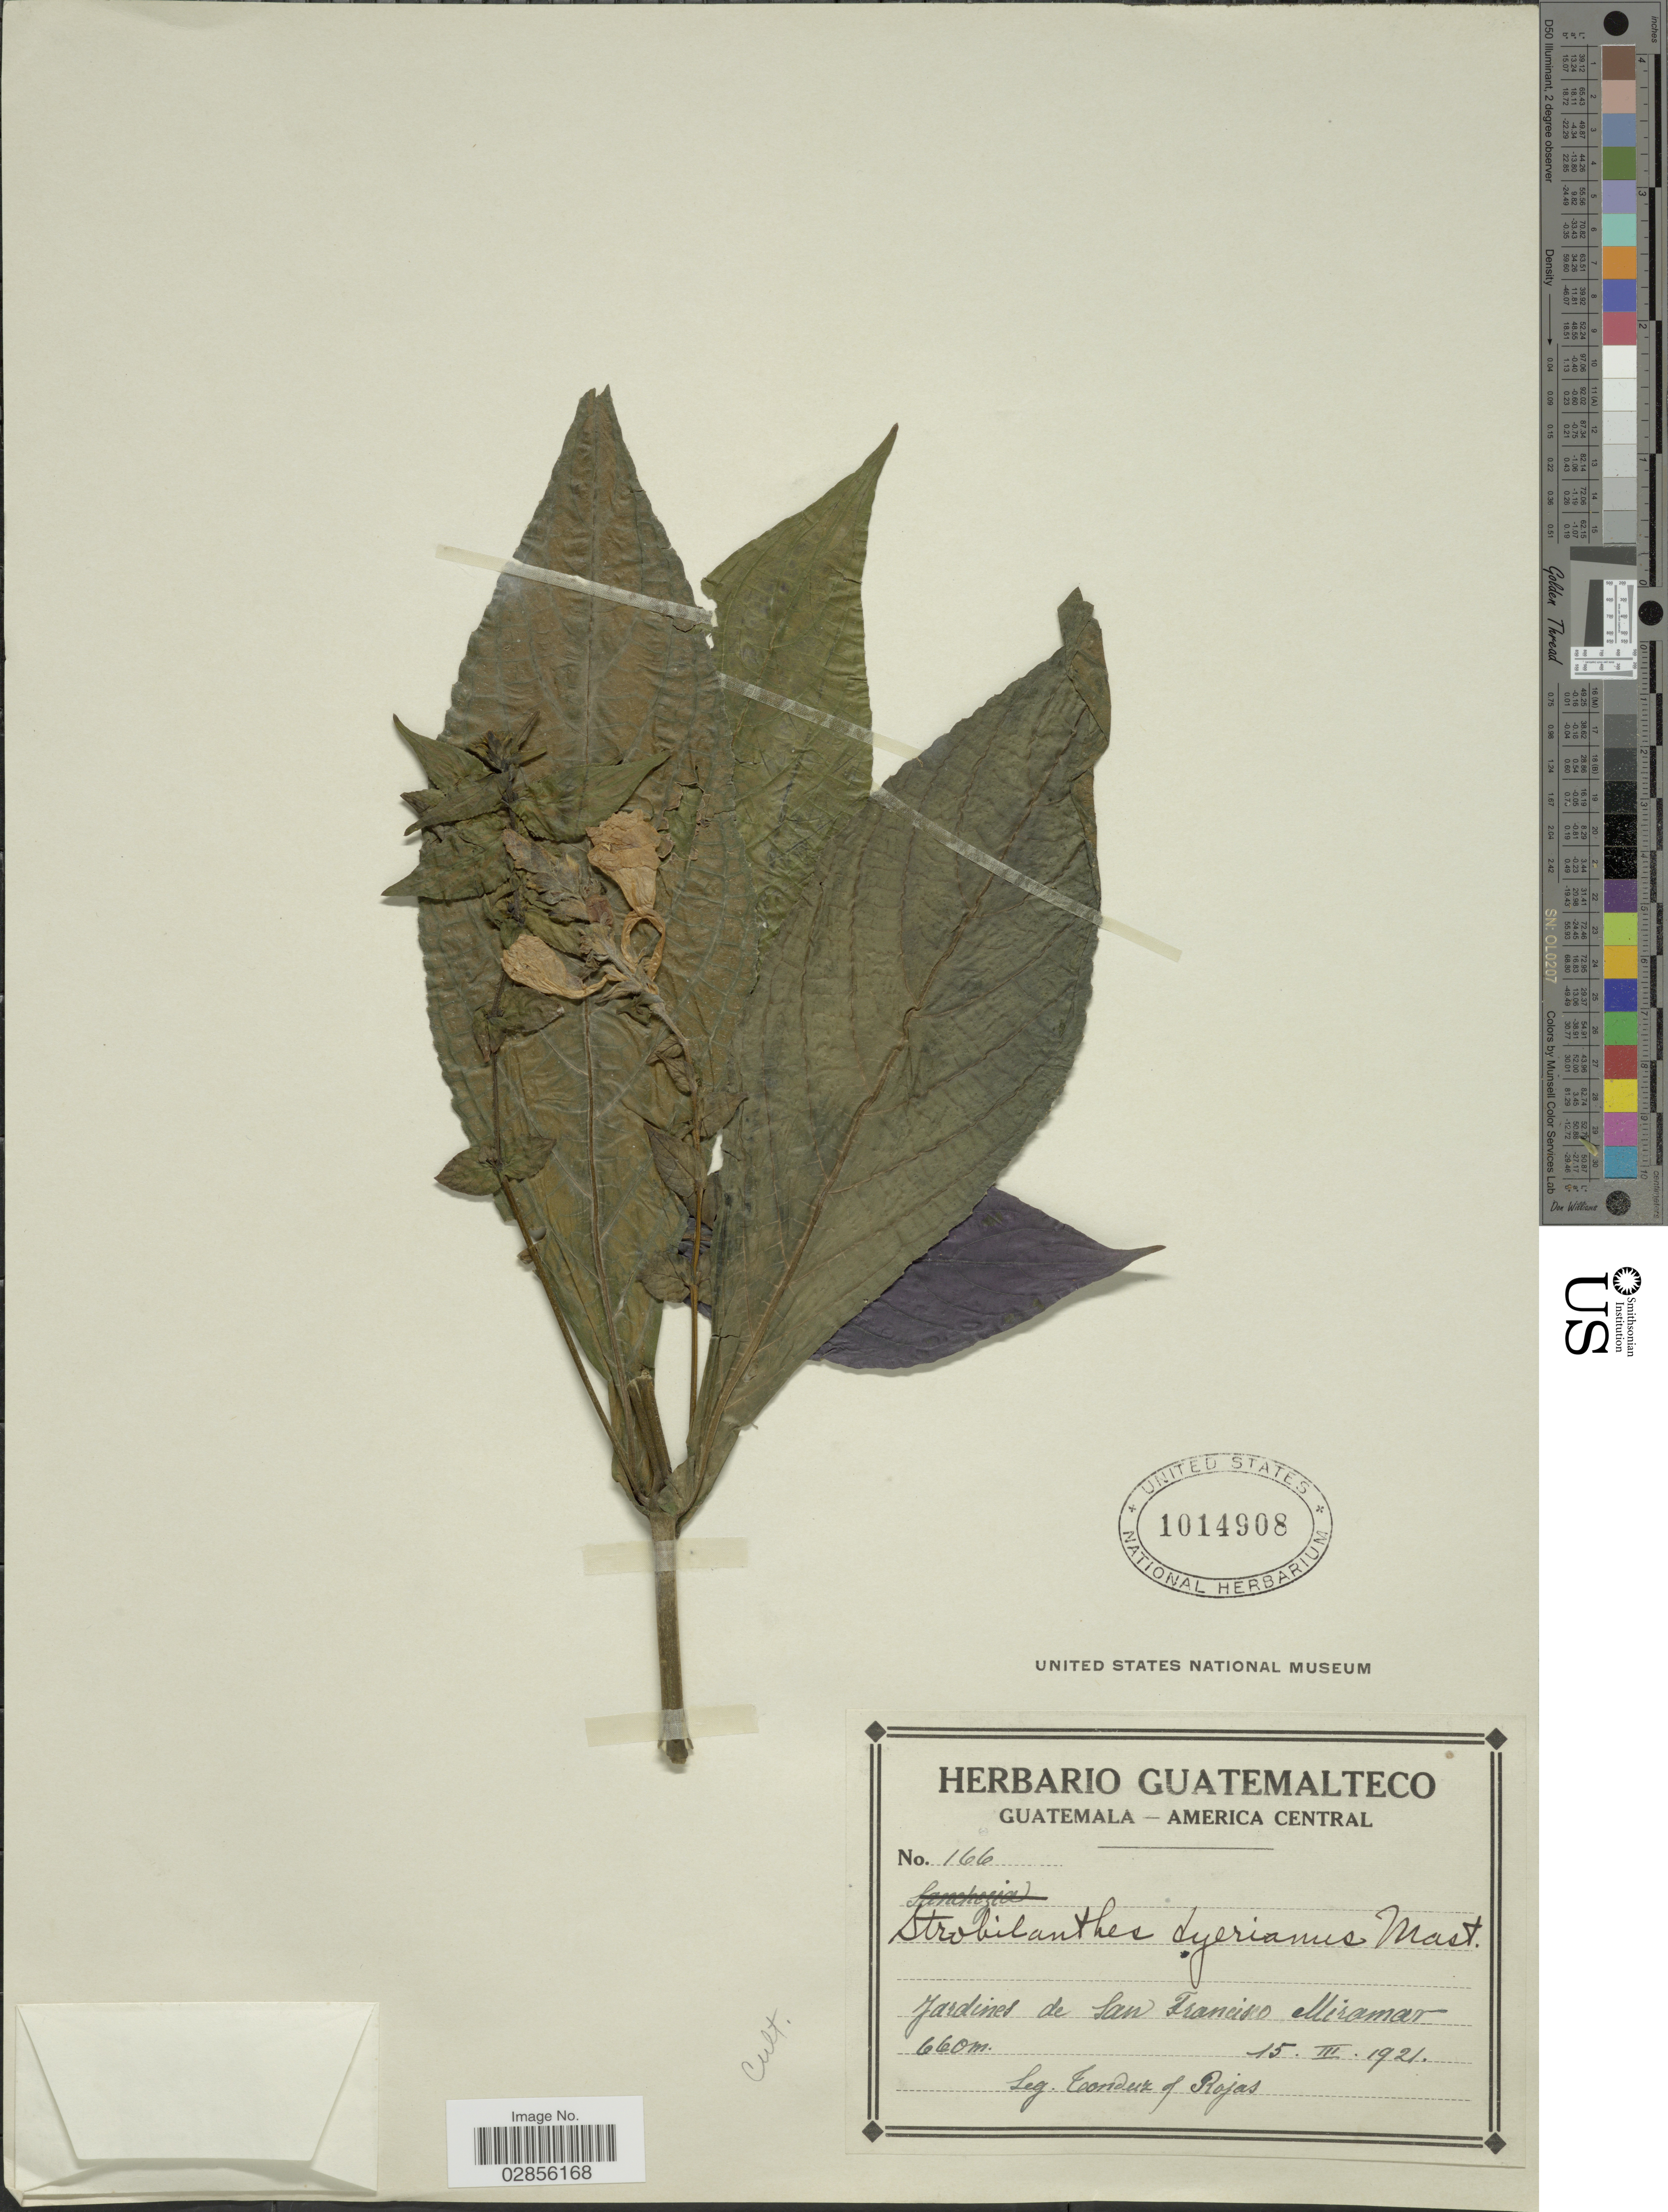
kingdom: Plantae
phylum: Tracheophyta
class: Magnoliopsida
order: Lamiales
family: Acanthaceae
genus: Strobilanthes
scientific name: Strobilanthes dyeriana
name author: Mast.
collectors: Tonduz & Rojas, --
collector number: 166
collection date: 1921-03-15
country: Guatemala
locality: Jardines de San Francisco Miramar.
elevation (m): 660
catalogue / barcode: US 1014908